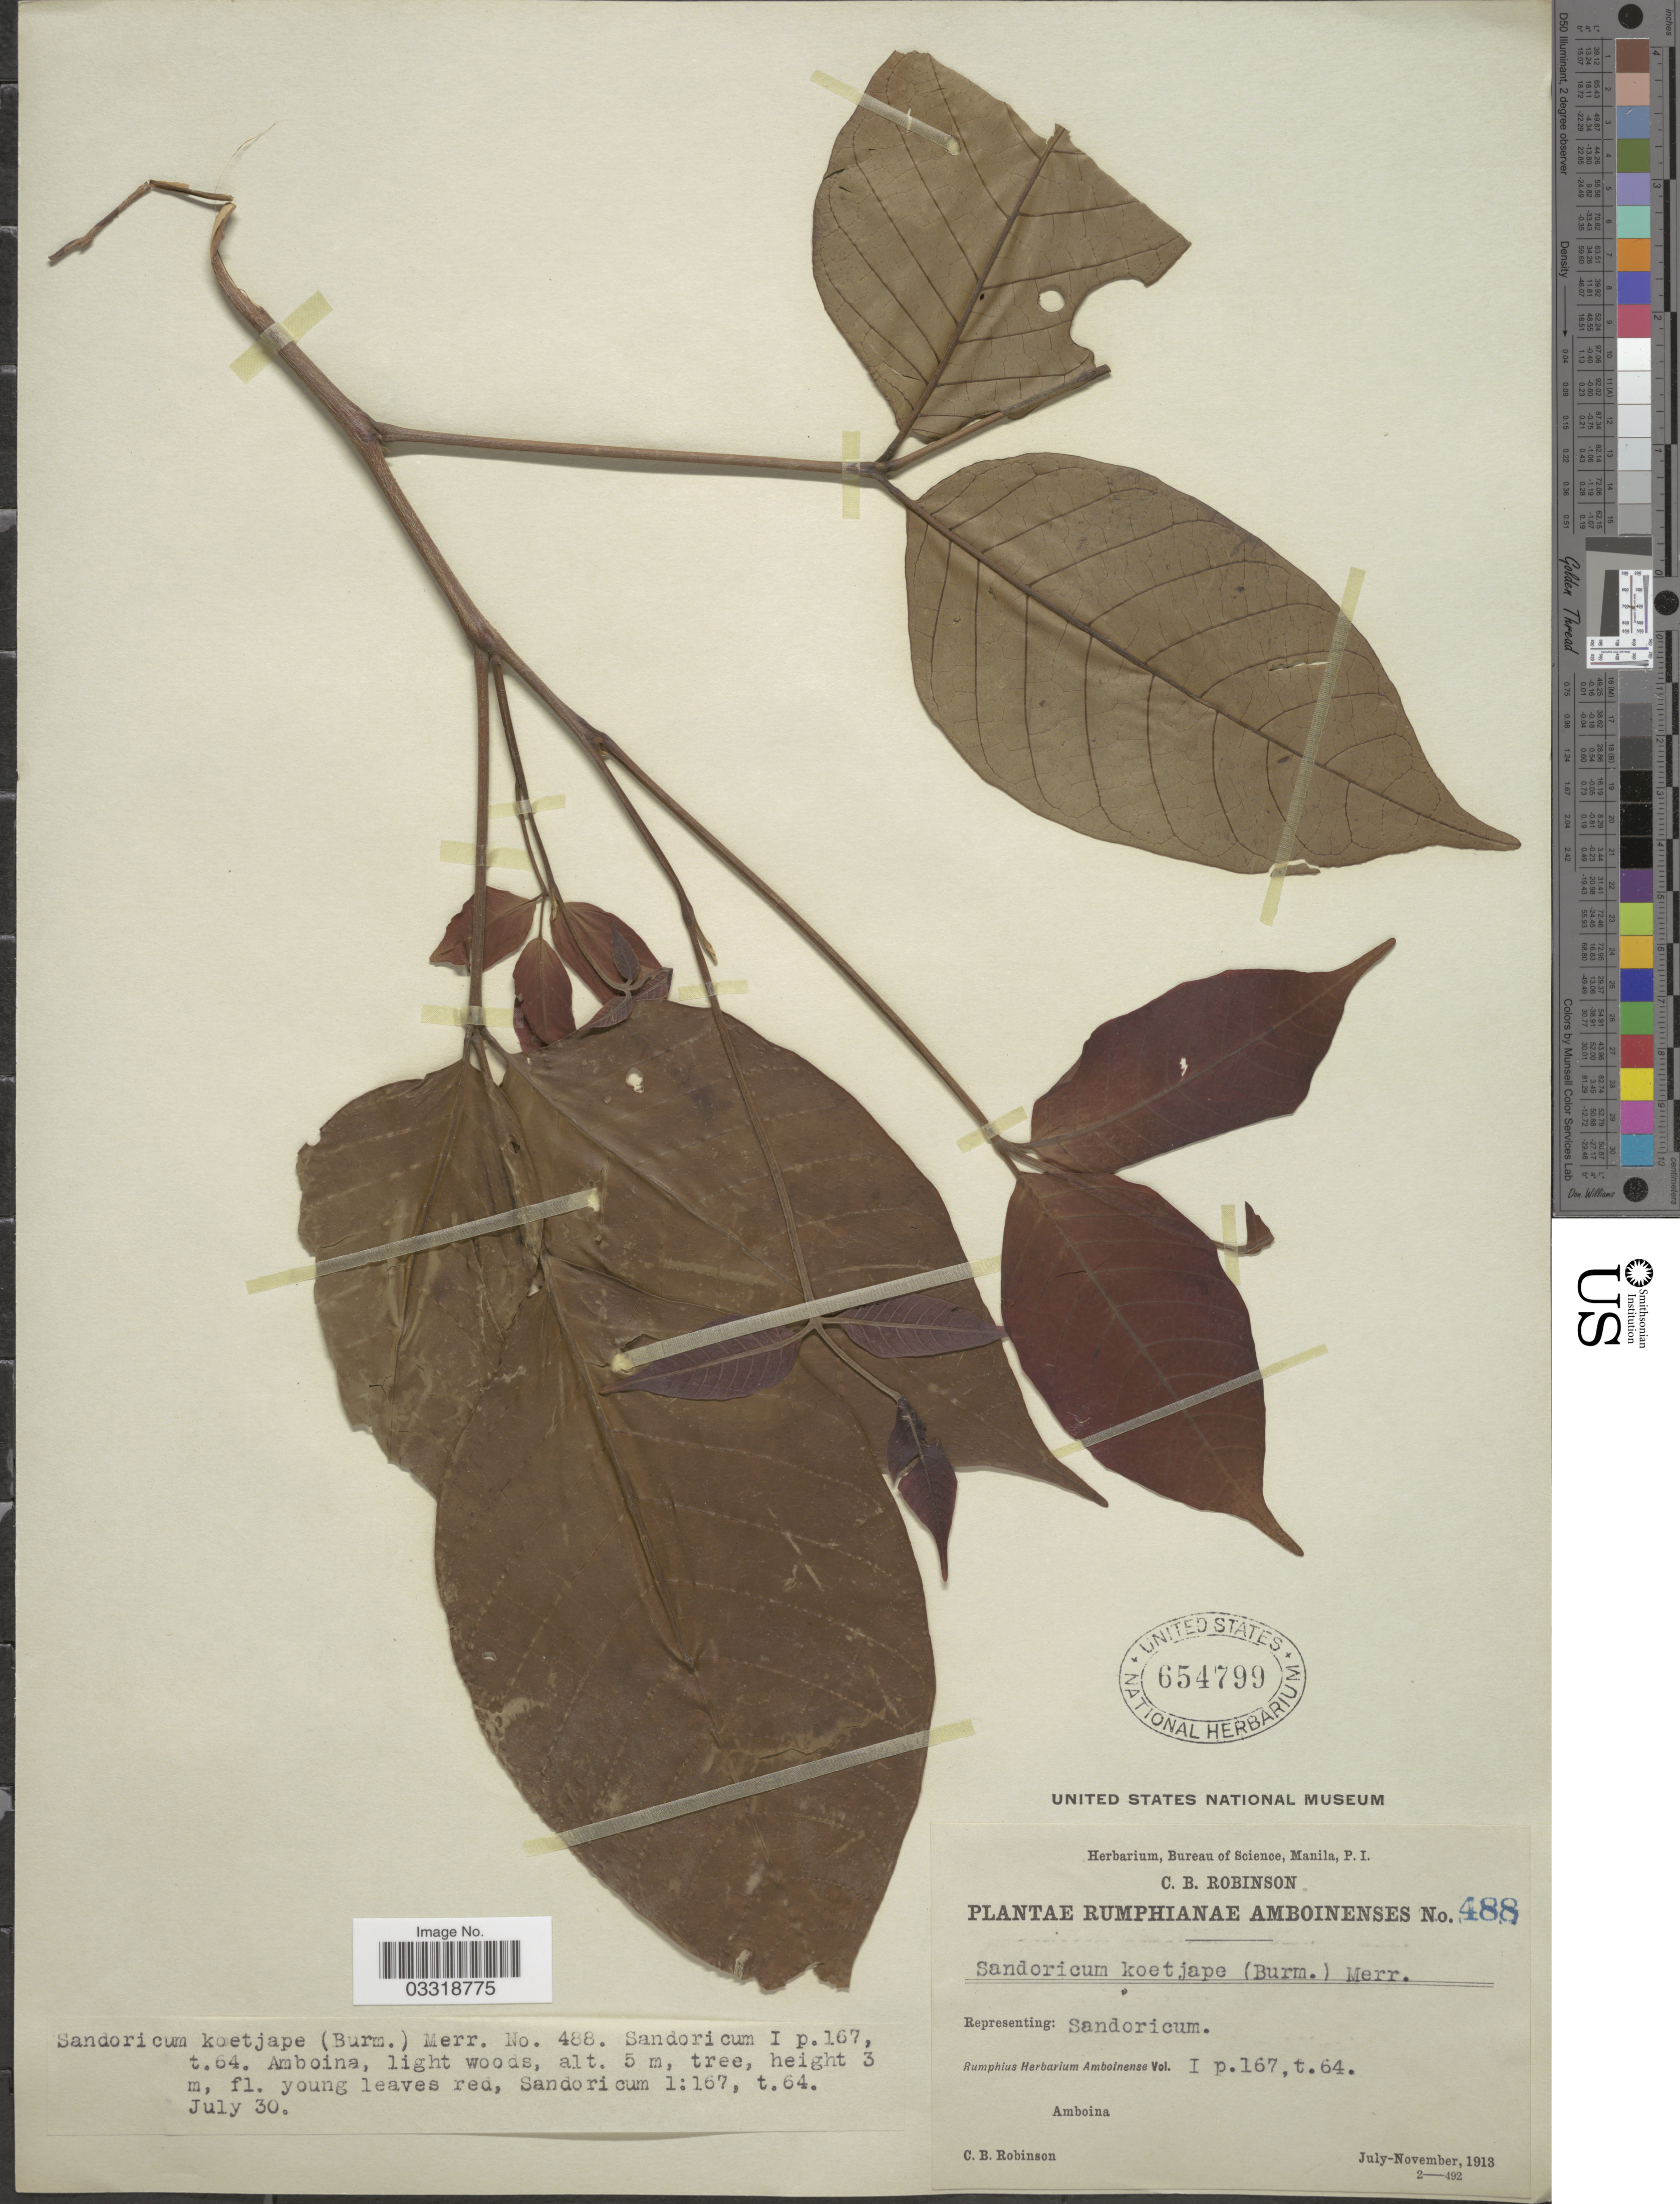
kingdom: Plantae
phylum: Tracheophyta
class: Magnoliopsida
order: Sapindales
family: Meliaceae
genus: Sandoricum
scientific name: Sandoricum koetjape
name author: (Burm. f.) Merr.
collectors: C. Robinson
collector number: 488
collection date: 1913-07-30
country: Indonesia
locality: Amboinenses. Amboina.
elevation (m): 5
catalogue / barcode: US 654799